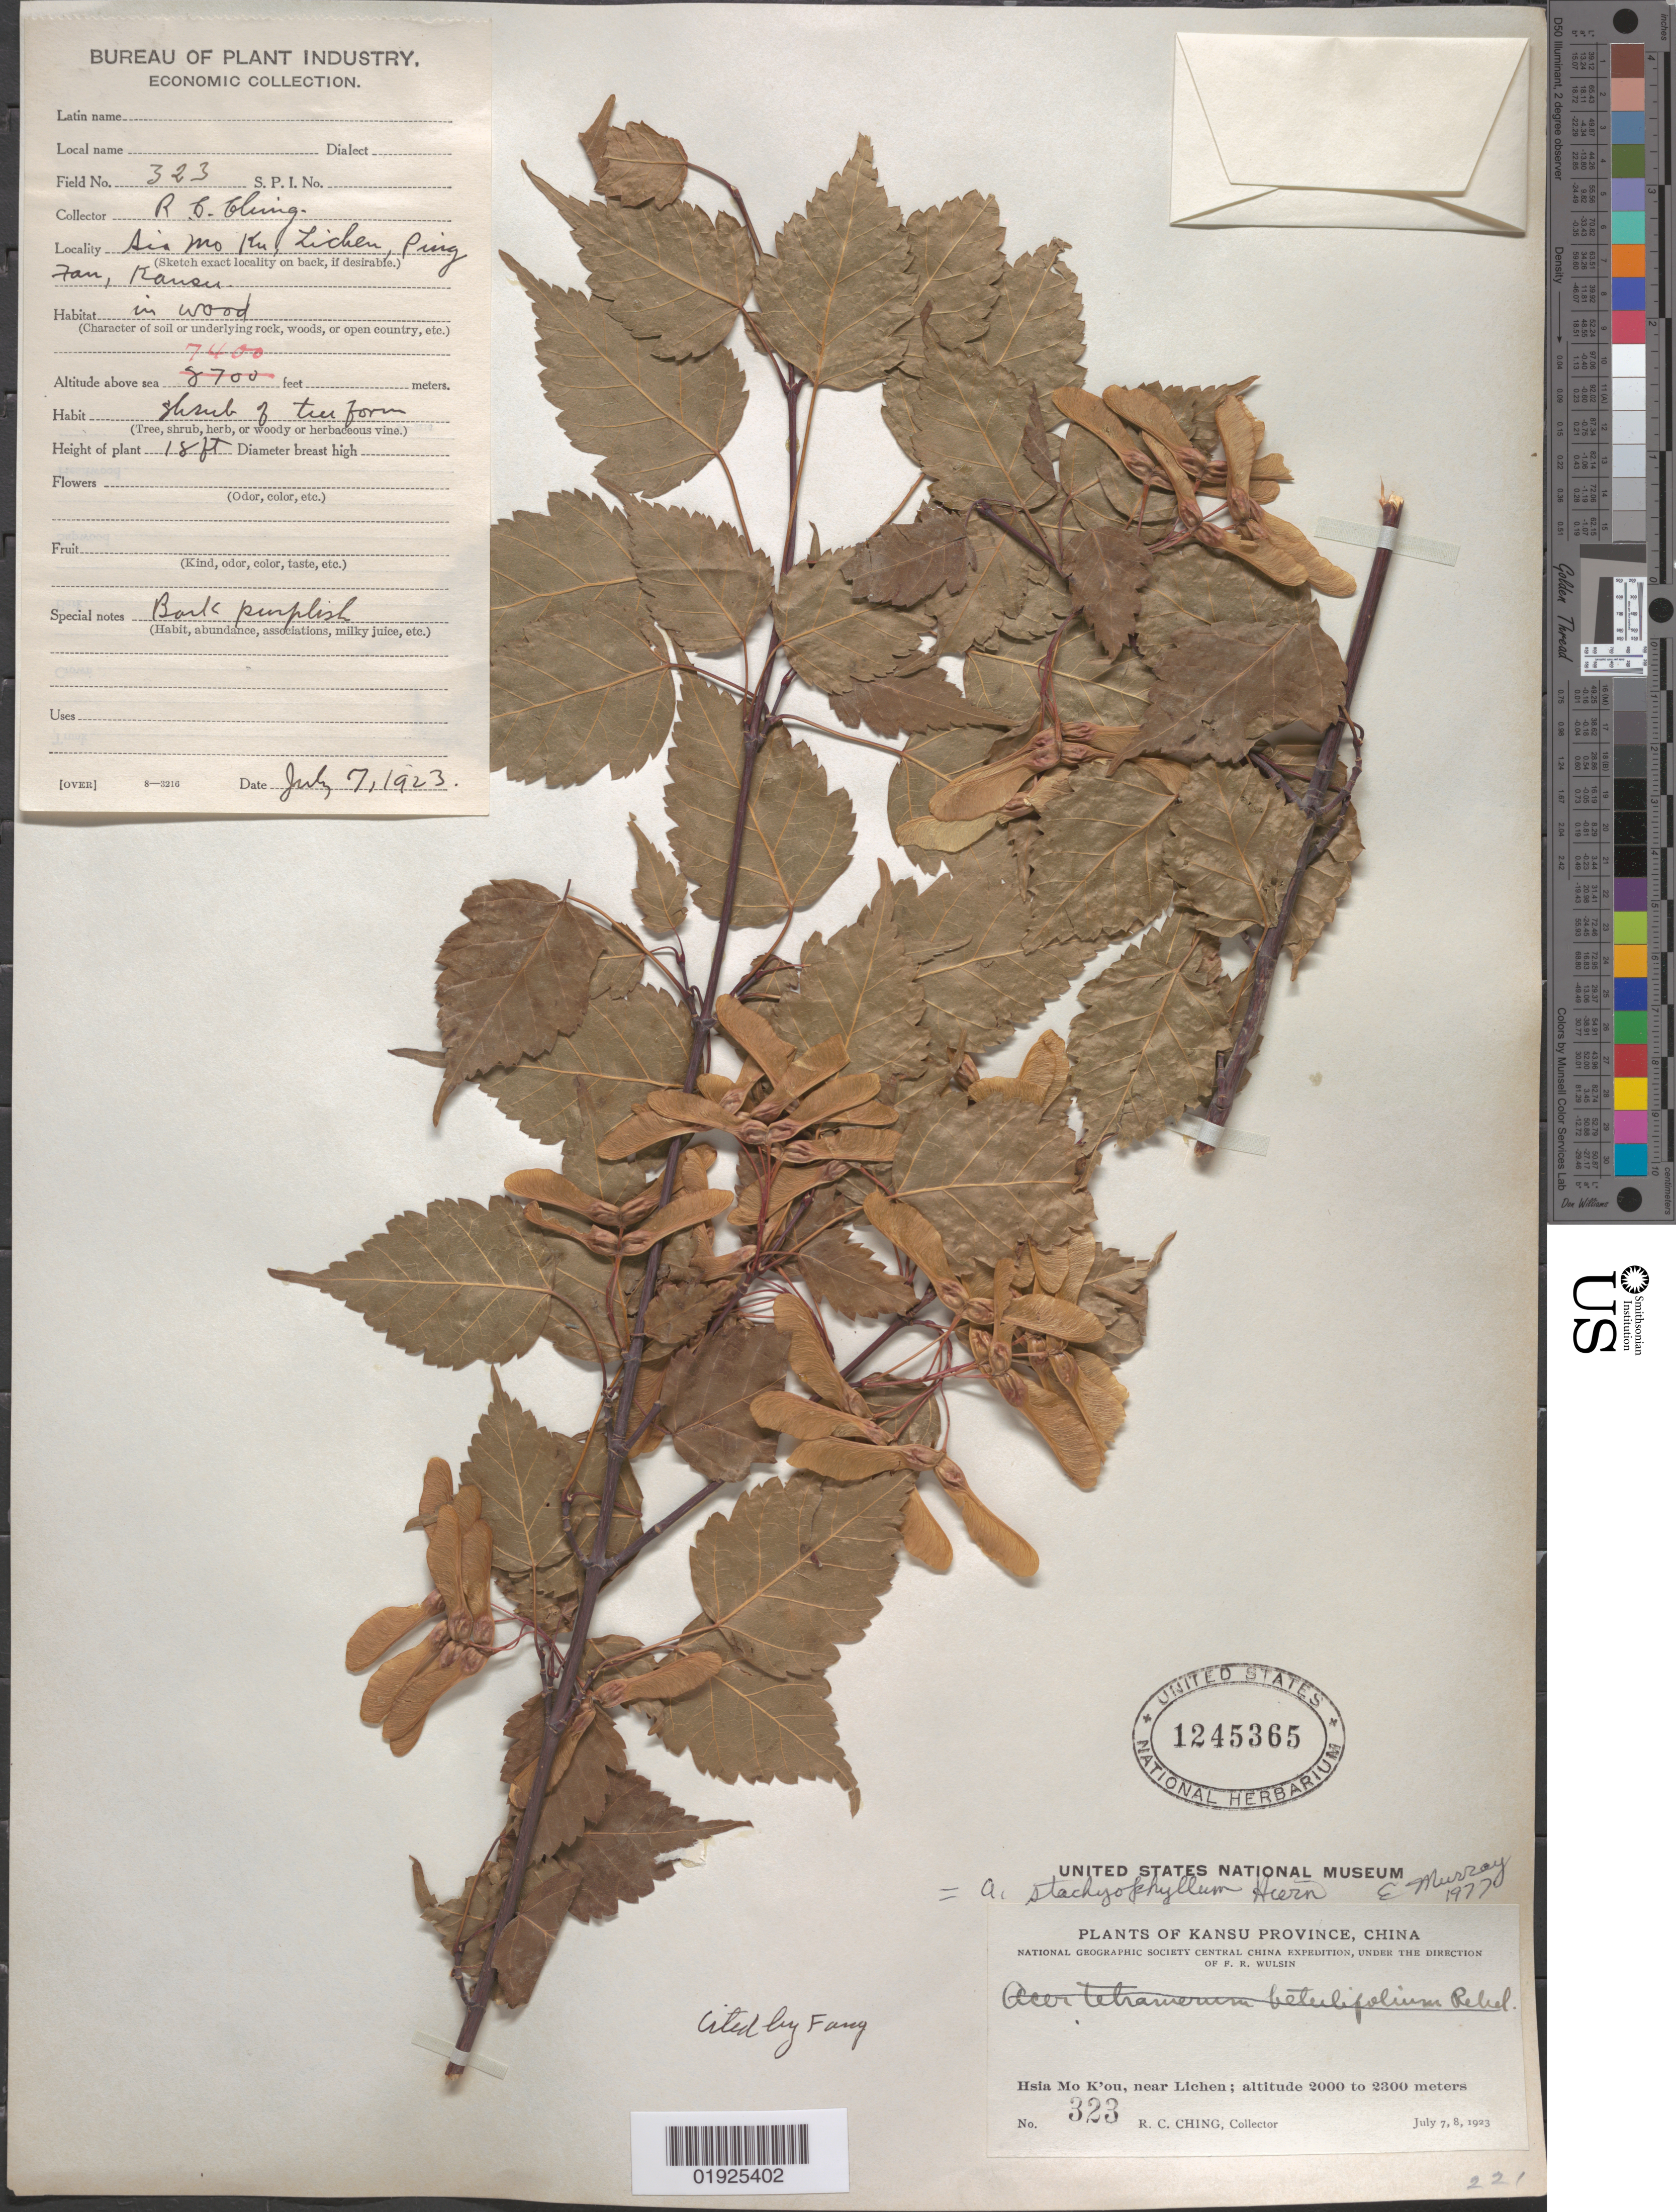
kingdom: Plantae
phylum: Tracheophyta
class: Magnoliopsida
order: Sapindales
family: Sapindaceae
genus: Acer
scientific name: Acer stachyophyllum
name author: Hiern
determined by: Murray, Edward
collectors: R. C. Ching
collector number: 323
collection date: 1923-07-07/1923-07-08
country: China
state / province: Gansu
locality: Kansu [Gansu] Province. Hsia Mo K'ou, near Lichen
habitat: In wood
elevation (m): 2256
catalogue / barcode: US 1245365